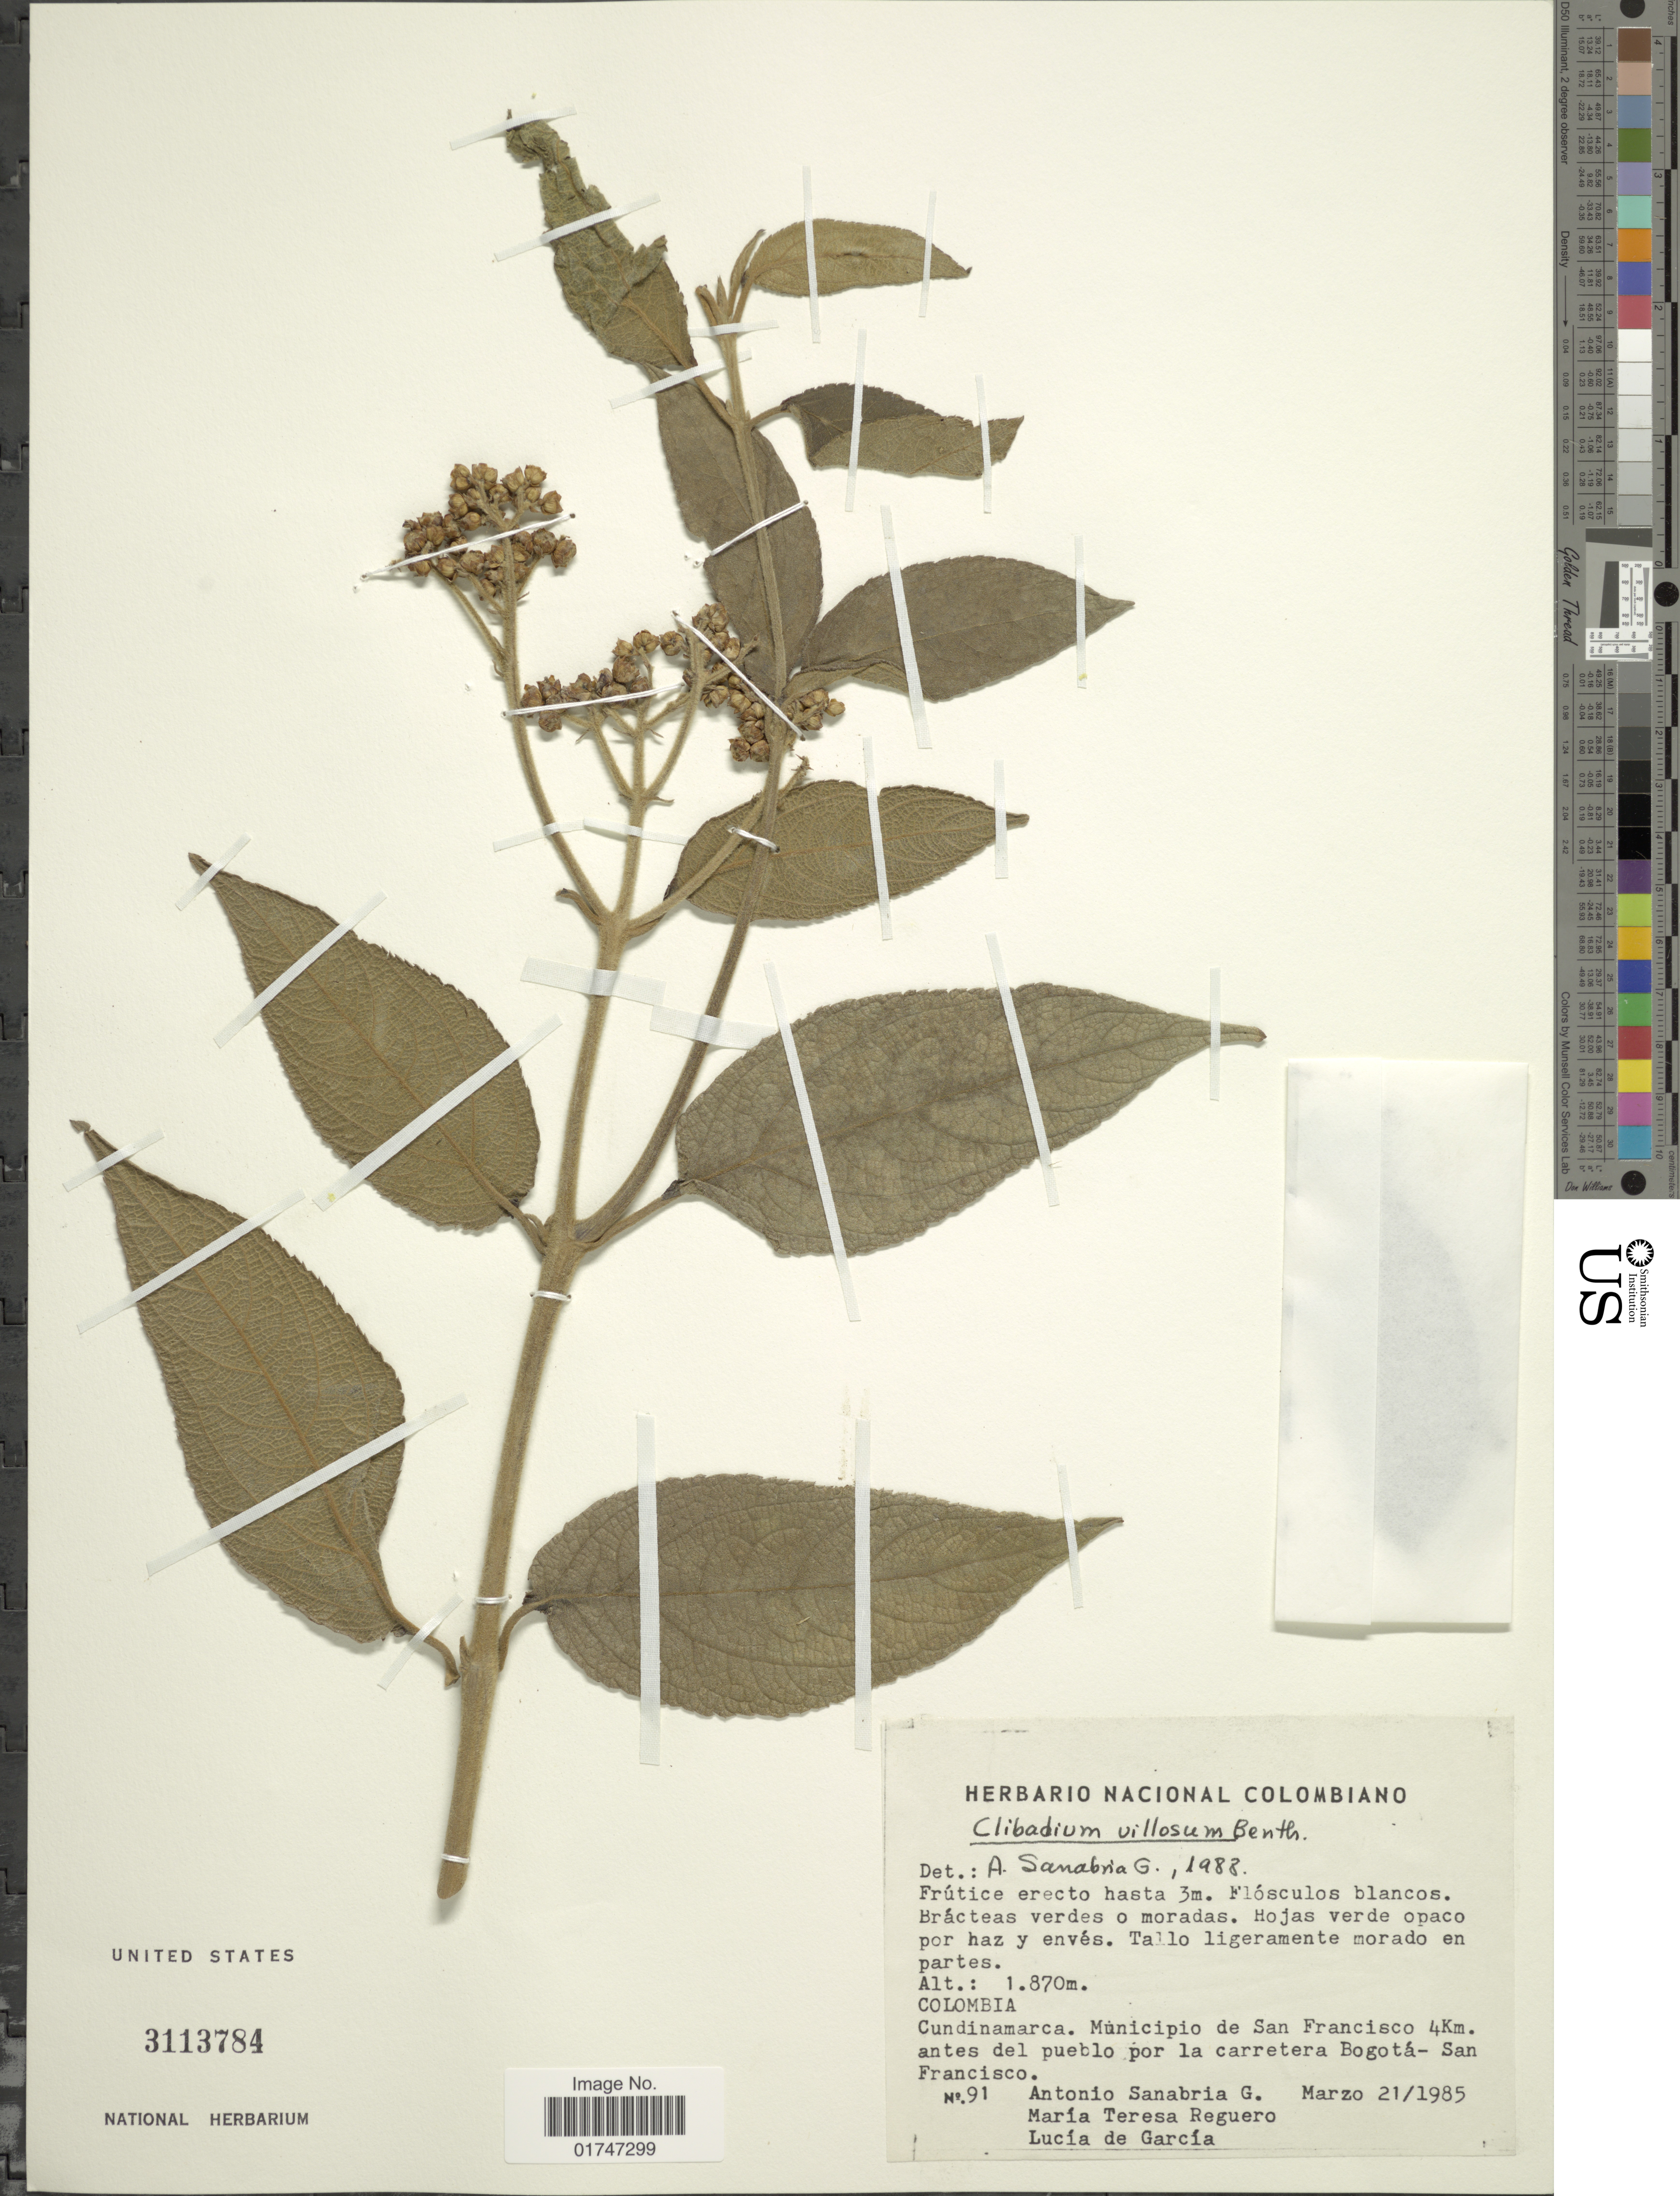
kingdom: Plantae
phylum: Tracheophyta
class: Magnoliopsida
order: Asterales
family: Asteraceae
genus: Clibadium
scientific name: Clibadium villosum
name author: Benth.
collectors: A. Sanabria G. & M. Reguero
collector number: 91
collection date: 1985-03-21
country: Colombia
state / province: Cundinamarca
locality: Municipio de San Francisco 4Km. antes del pueblo por la carretera Bogotá - San Francisco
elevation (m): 1870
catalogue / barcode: US 3113784